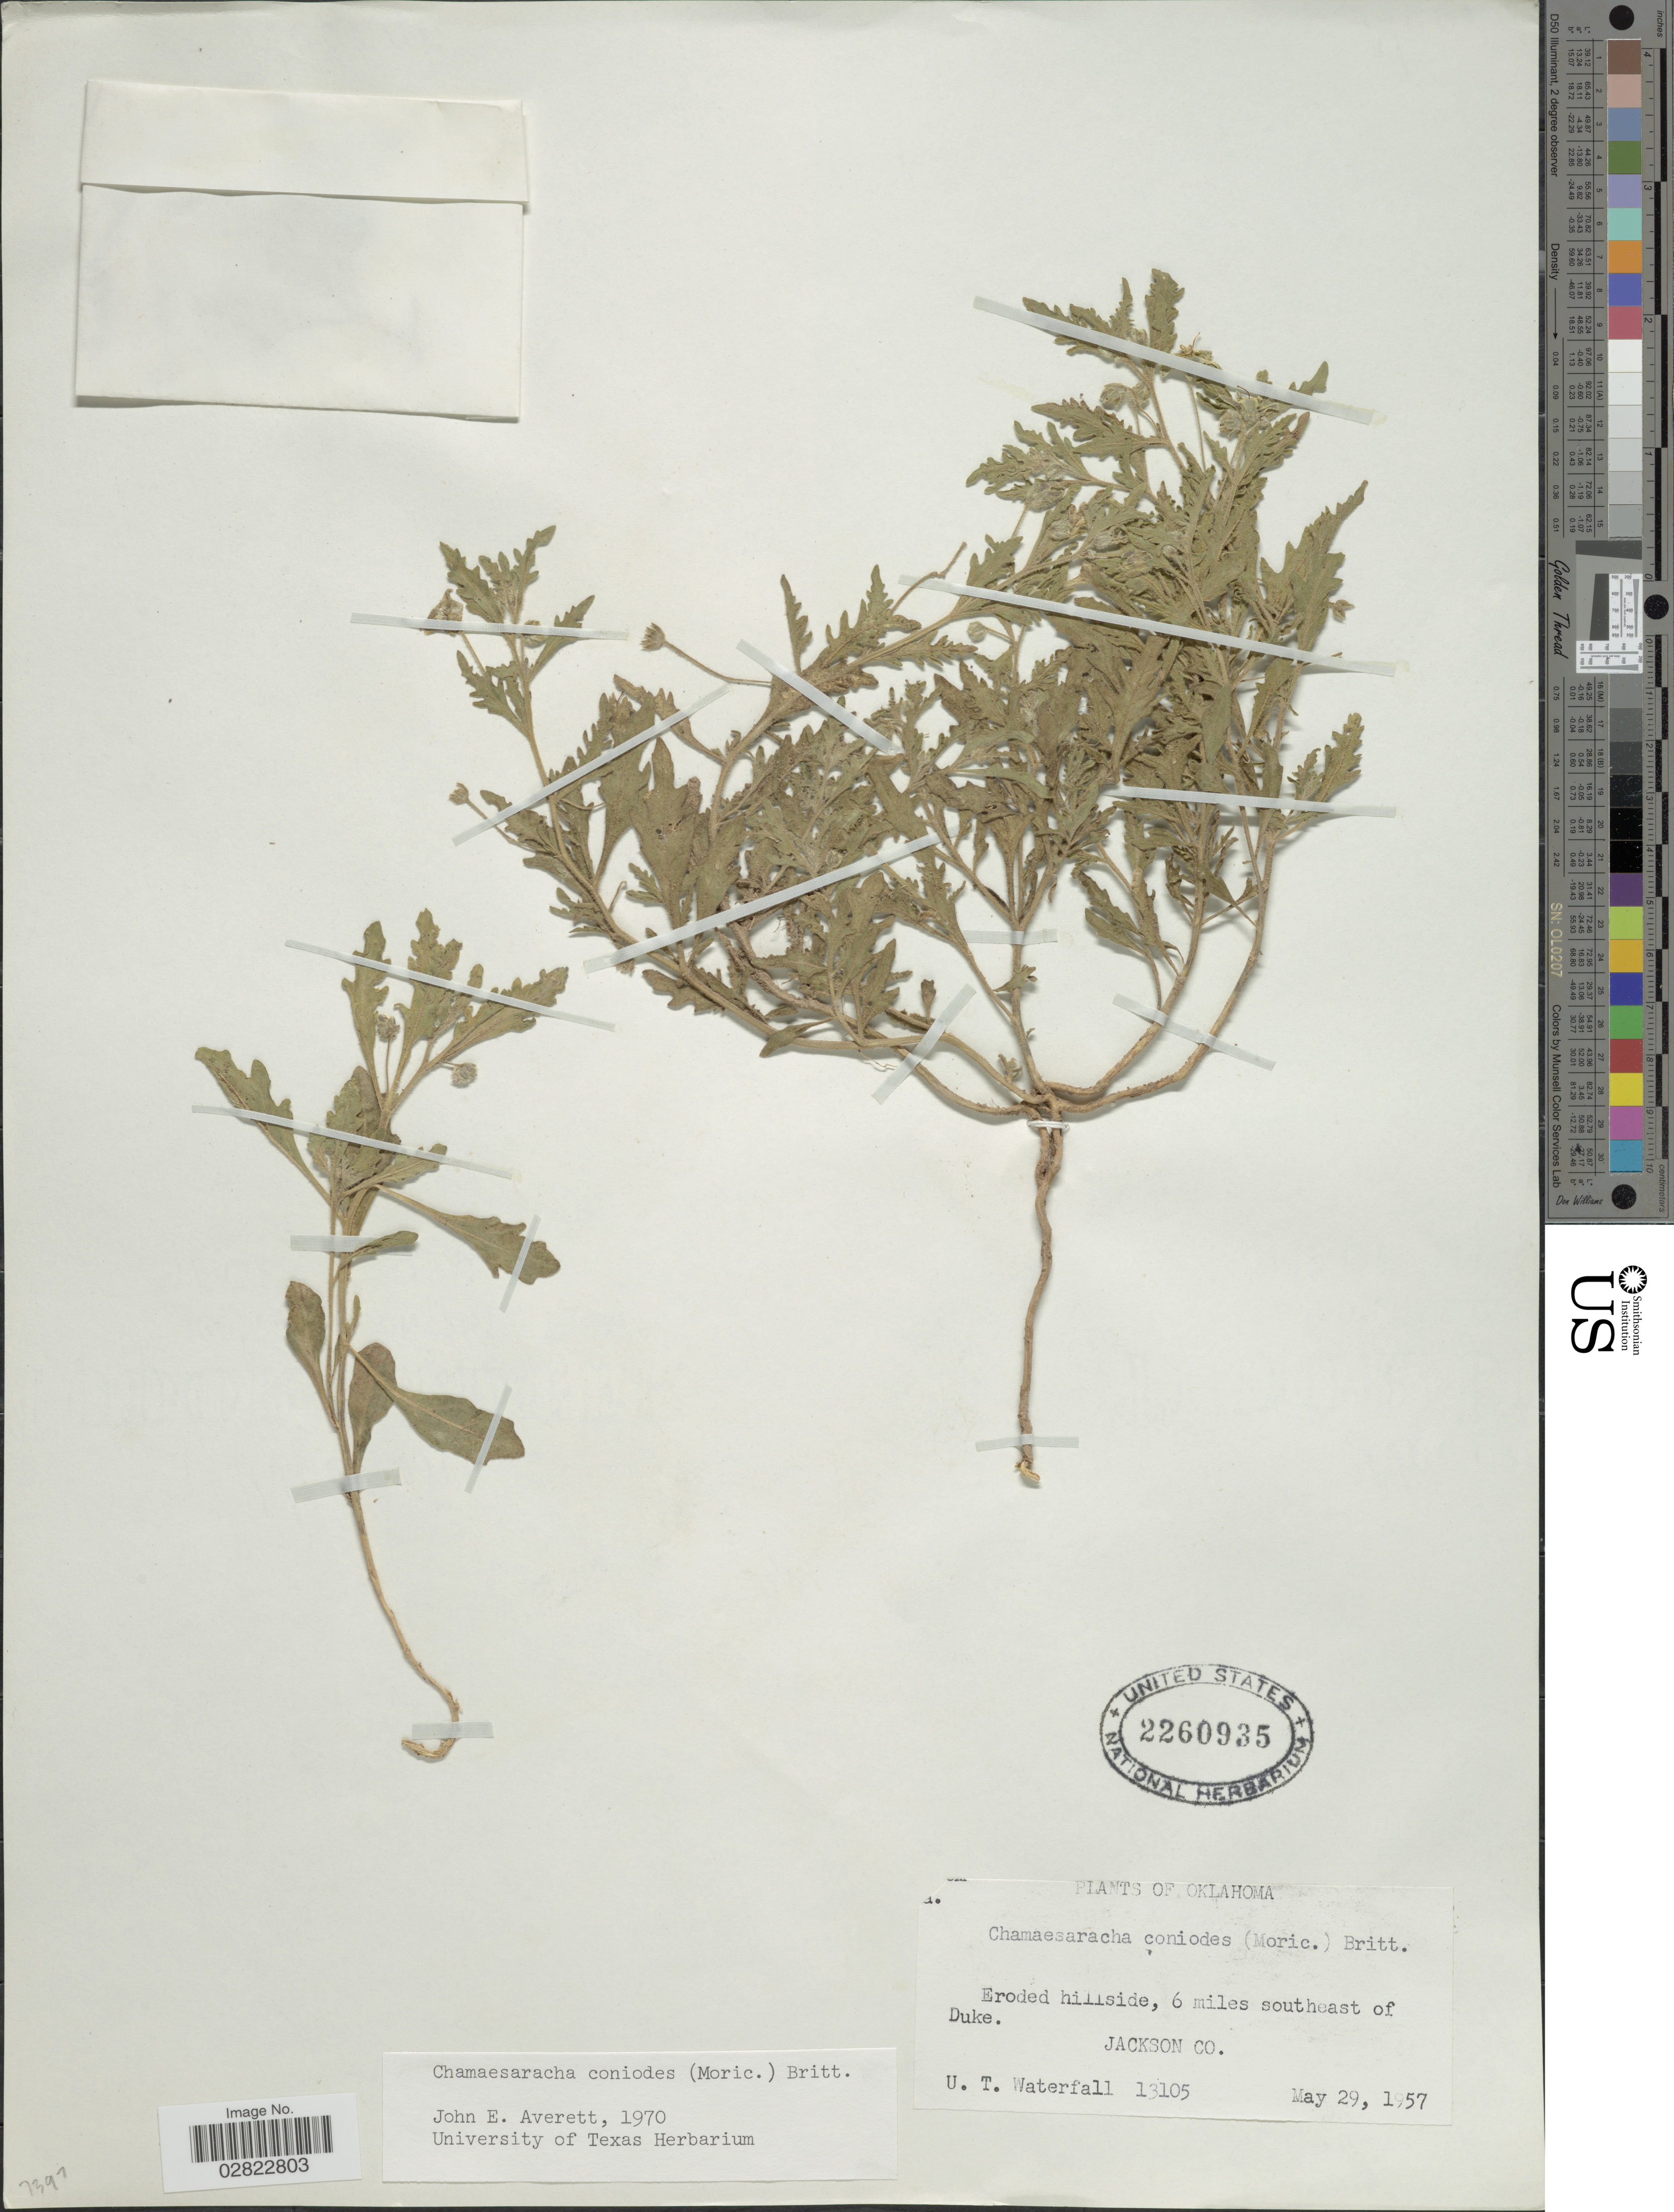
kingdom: Plantae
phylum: Tracheophyta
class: Magnoliopsida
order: Solanales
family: Solanaceae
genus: Chamaesaracha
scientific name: Chamaesaracha coniodes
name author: (Moric. ex Dunal) Britton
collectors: U. T. Waterfall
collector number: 13105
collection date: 1957-05-29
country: United States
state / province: Oklahoma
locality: Eroded hillside, 6 miles southeast of Duke, Jackson Co.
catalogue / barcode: US 2260935